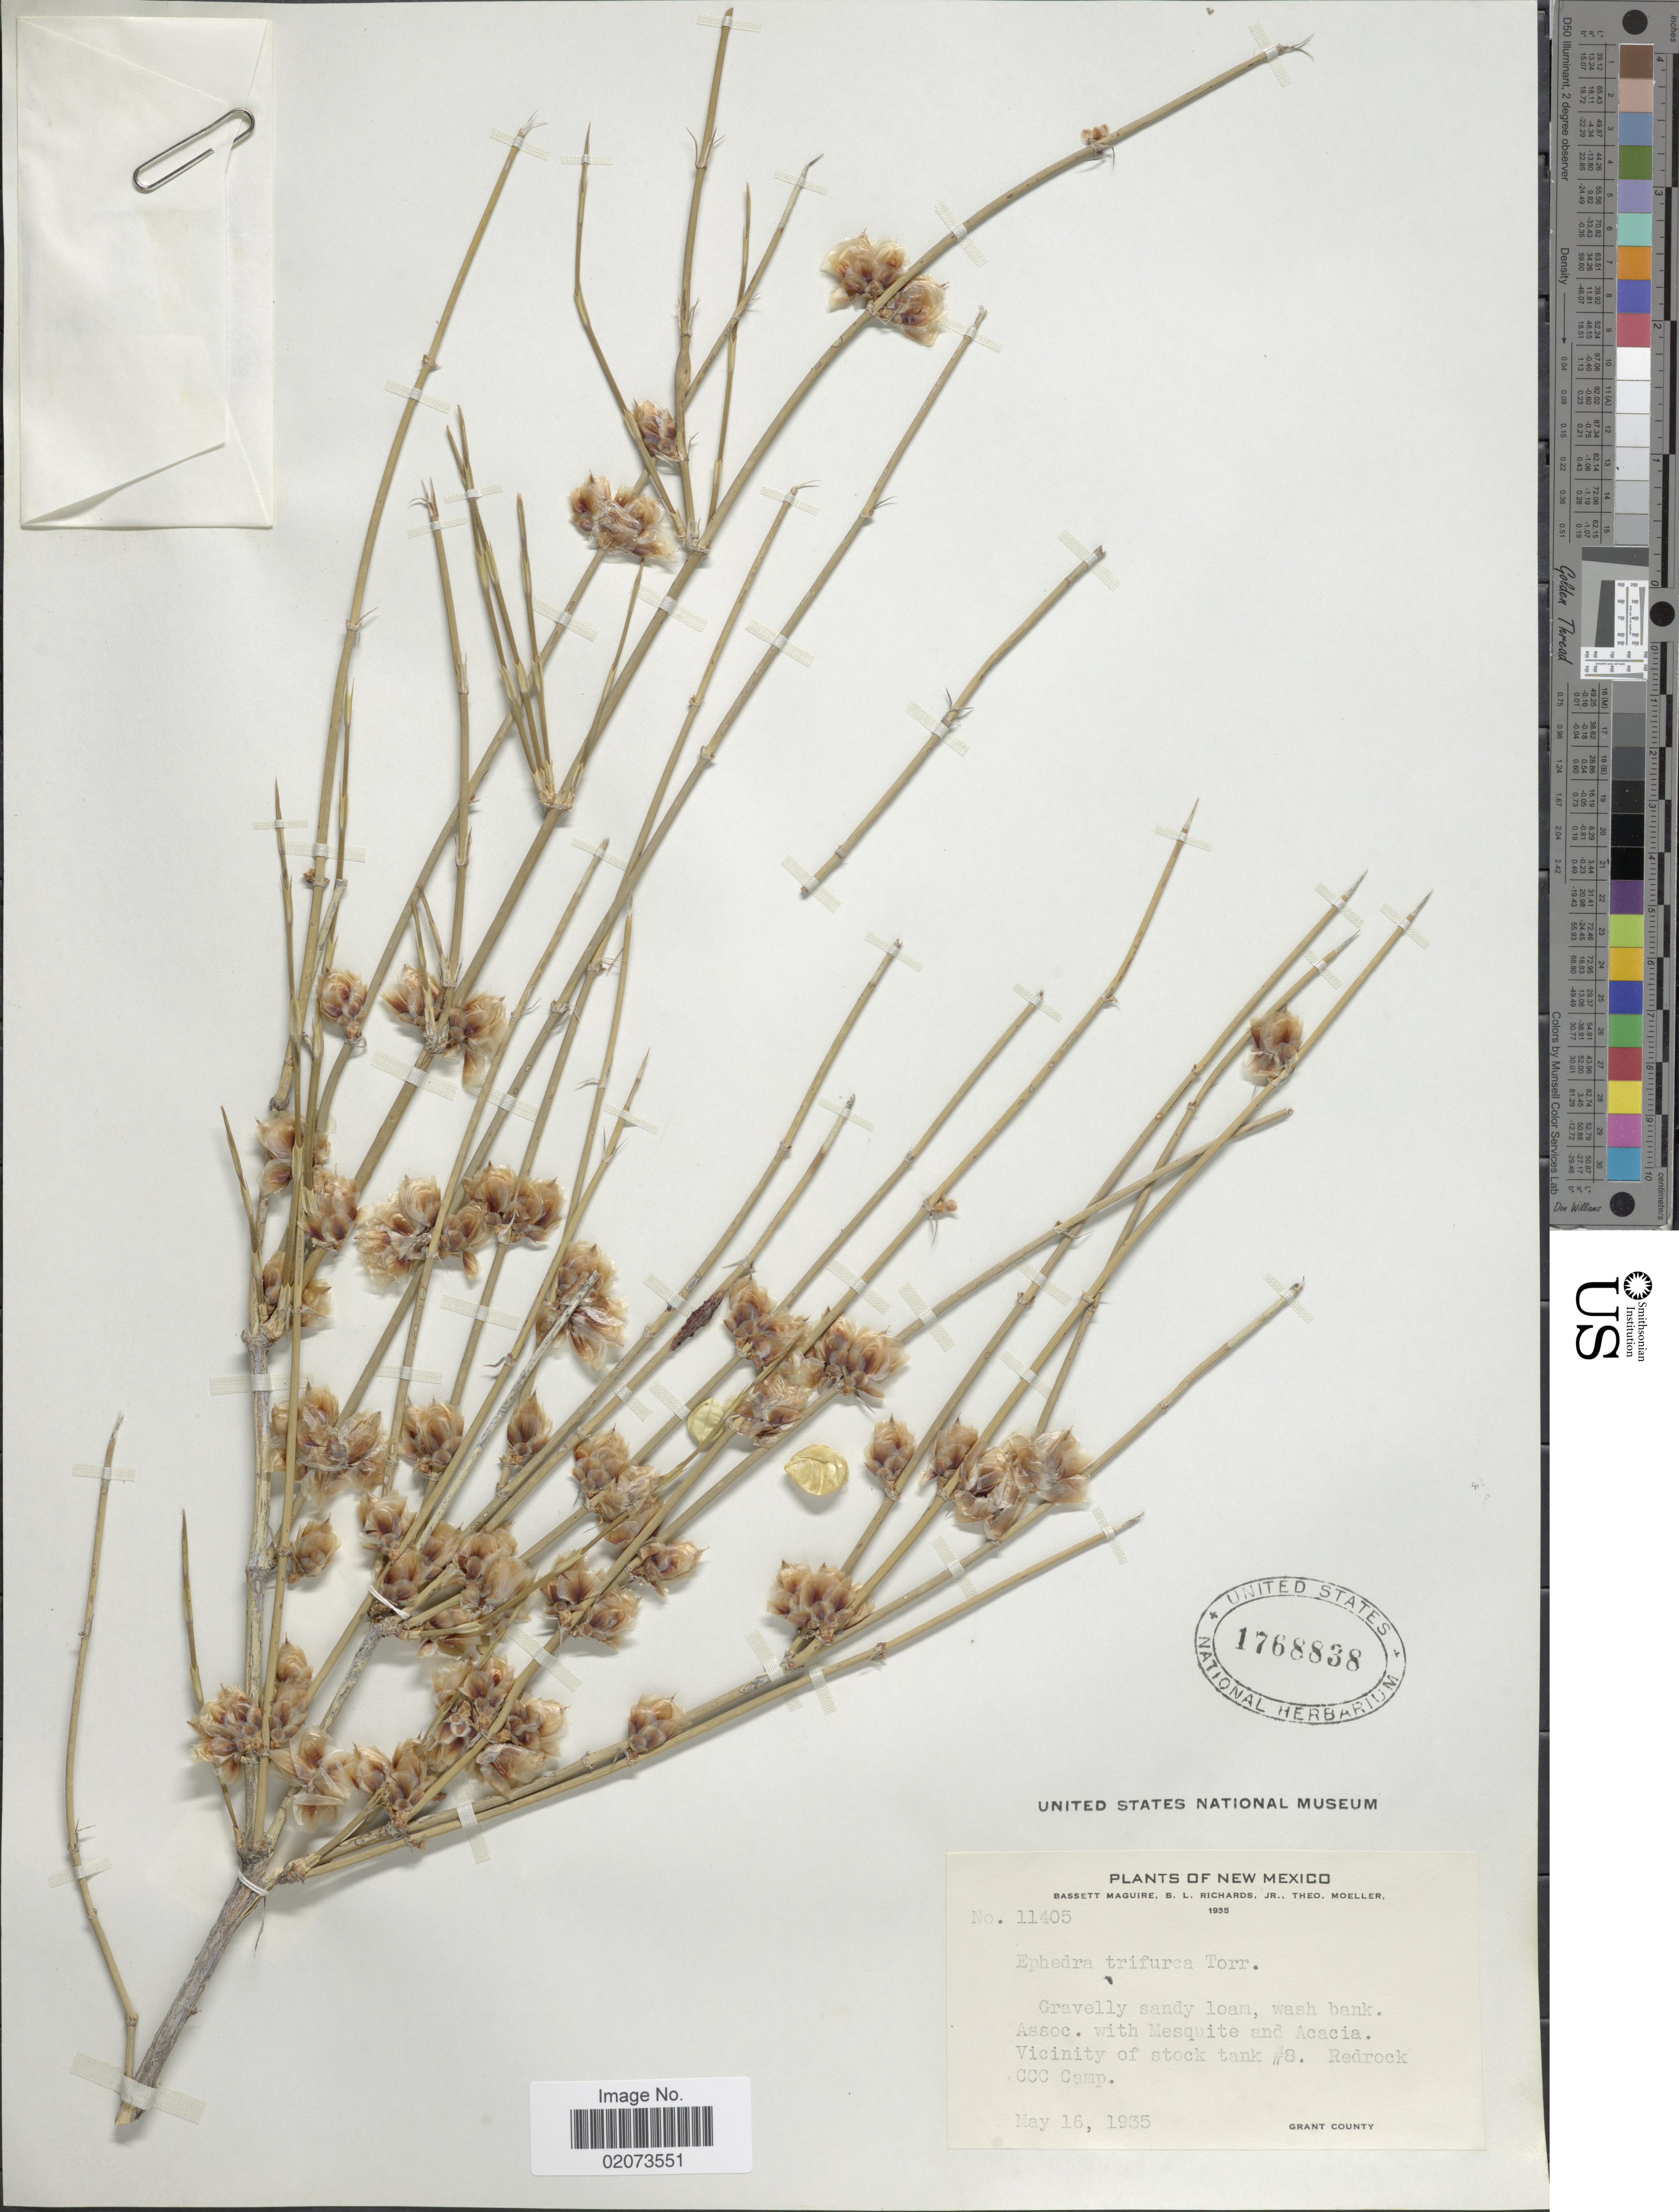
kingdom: Plantae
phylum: Tracheophyta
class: Gnetopsida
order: Ephedrales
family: Ephedraceae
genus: Ephedra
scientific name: Ephedra trifurca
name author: Torr. ex S. Watson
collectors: B. Maguire, B. Richards & T. Moeller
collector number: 11405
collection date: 1935-05-16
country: United States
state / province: New Mexico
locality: Gravelly sand loam, wash bank, vicinity of stock tank #8, Redrock CCC Camp, Grant County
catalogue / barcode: US 1768838